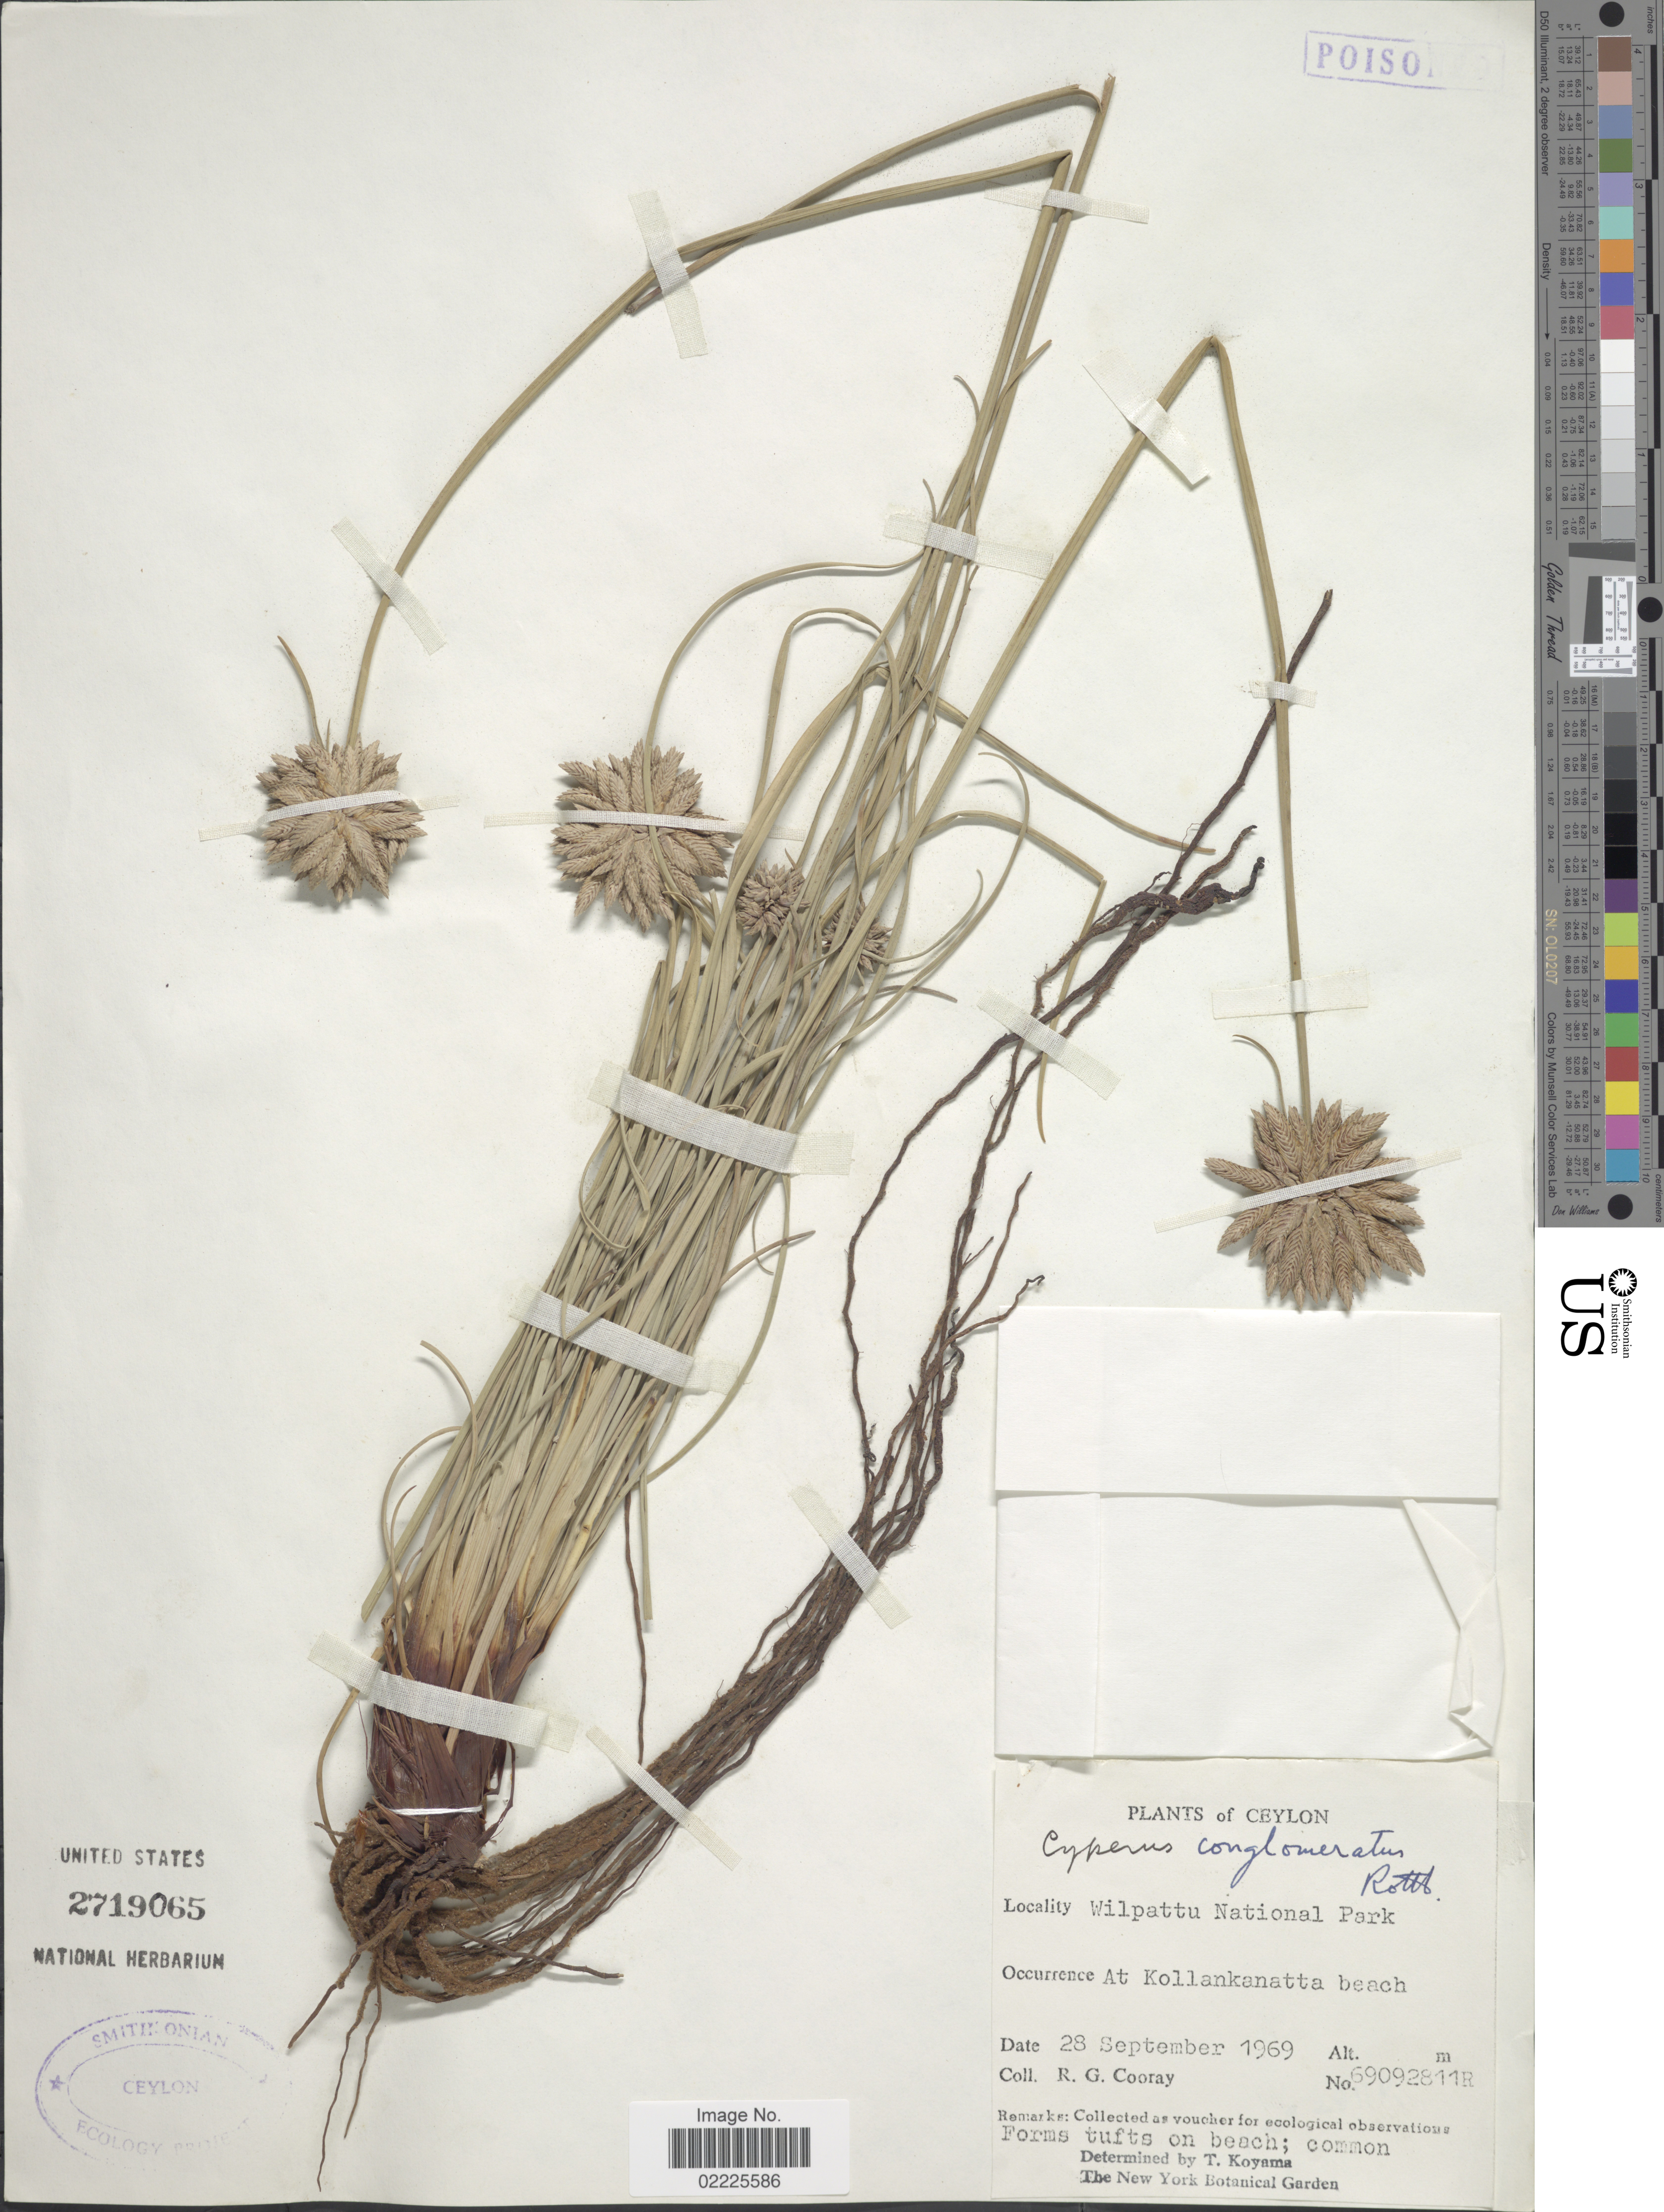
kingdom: Plantae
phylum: Tracheophyta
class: Liliopsida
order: Poales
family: Cyperaceae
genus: Cyperus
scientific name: Cyperus conglomeratus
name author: Rottb.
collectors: R. Cooray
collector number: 69092811R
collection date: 1969-09-28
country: Sri Lanka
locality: Ceylon, Wilpattu National Park, at Kollankanatta beach.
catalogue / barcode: US 2719065